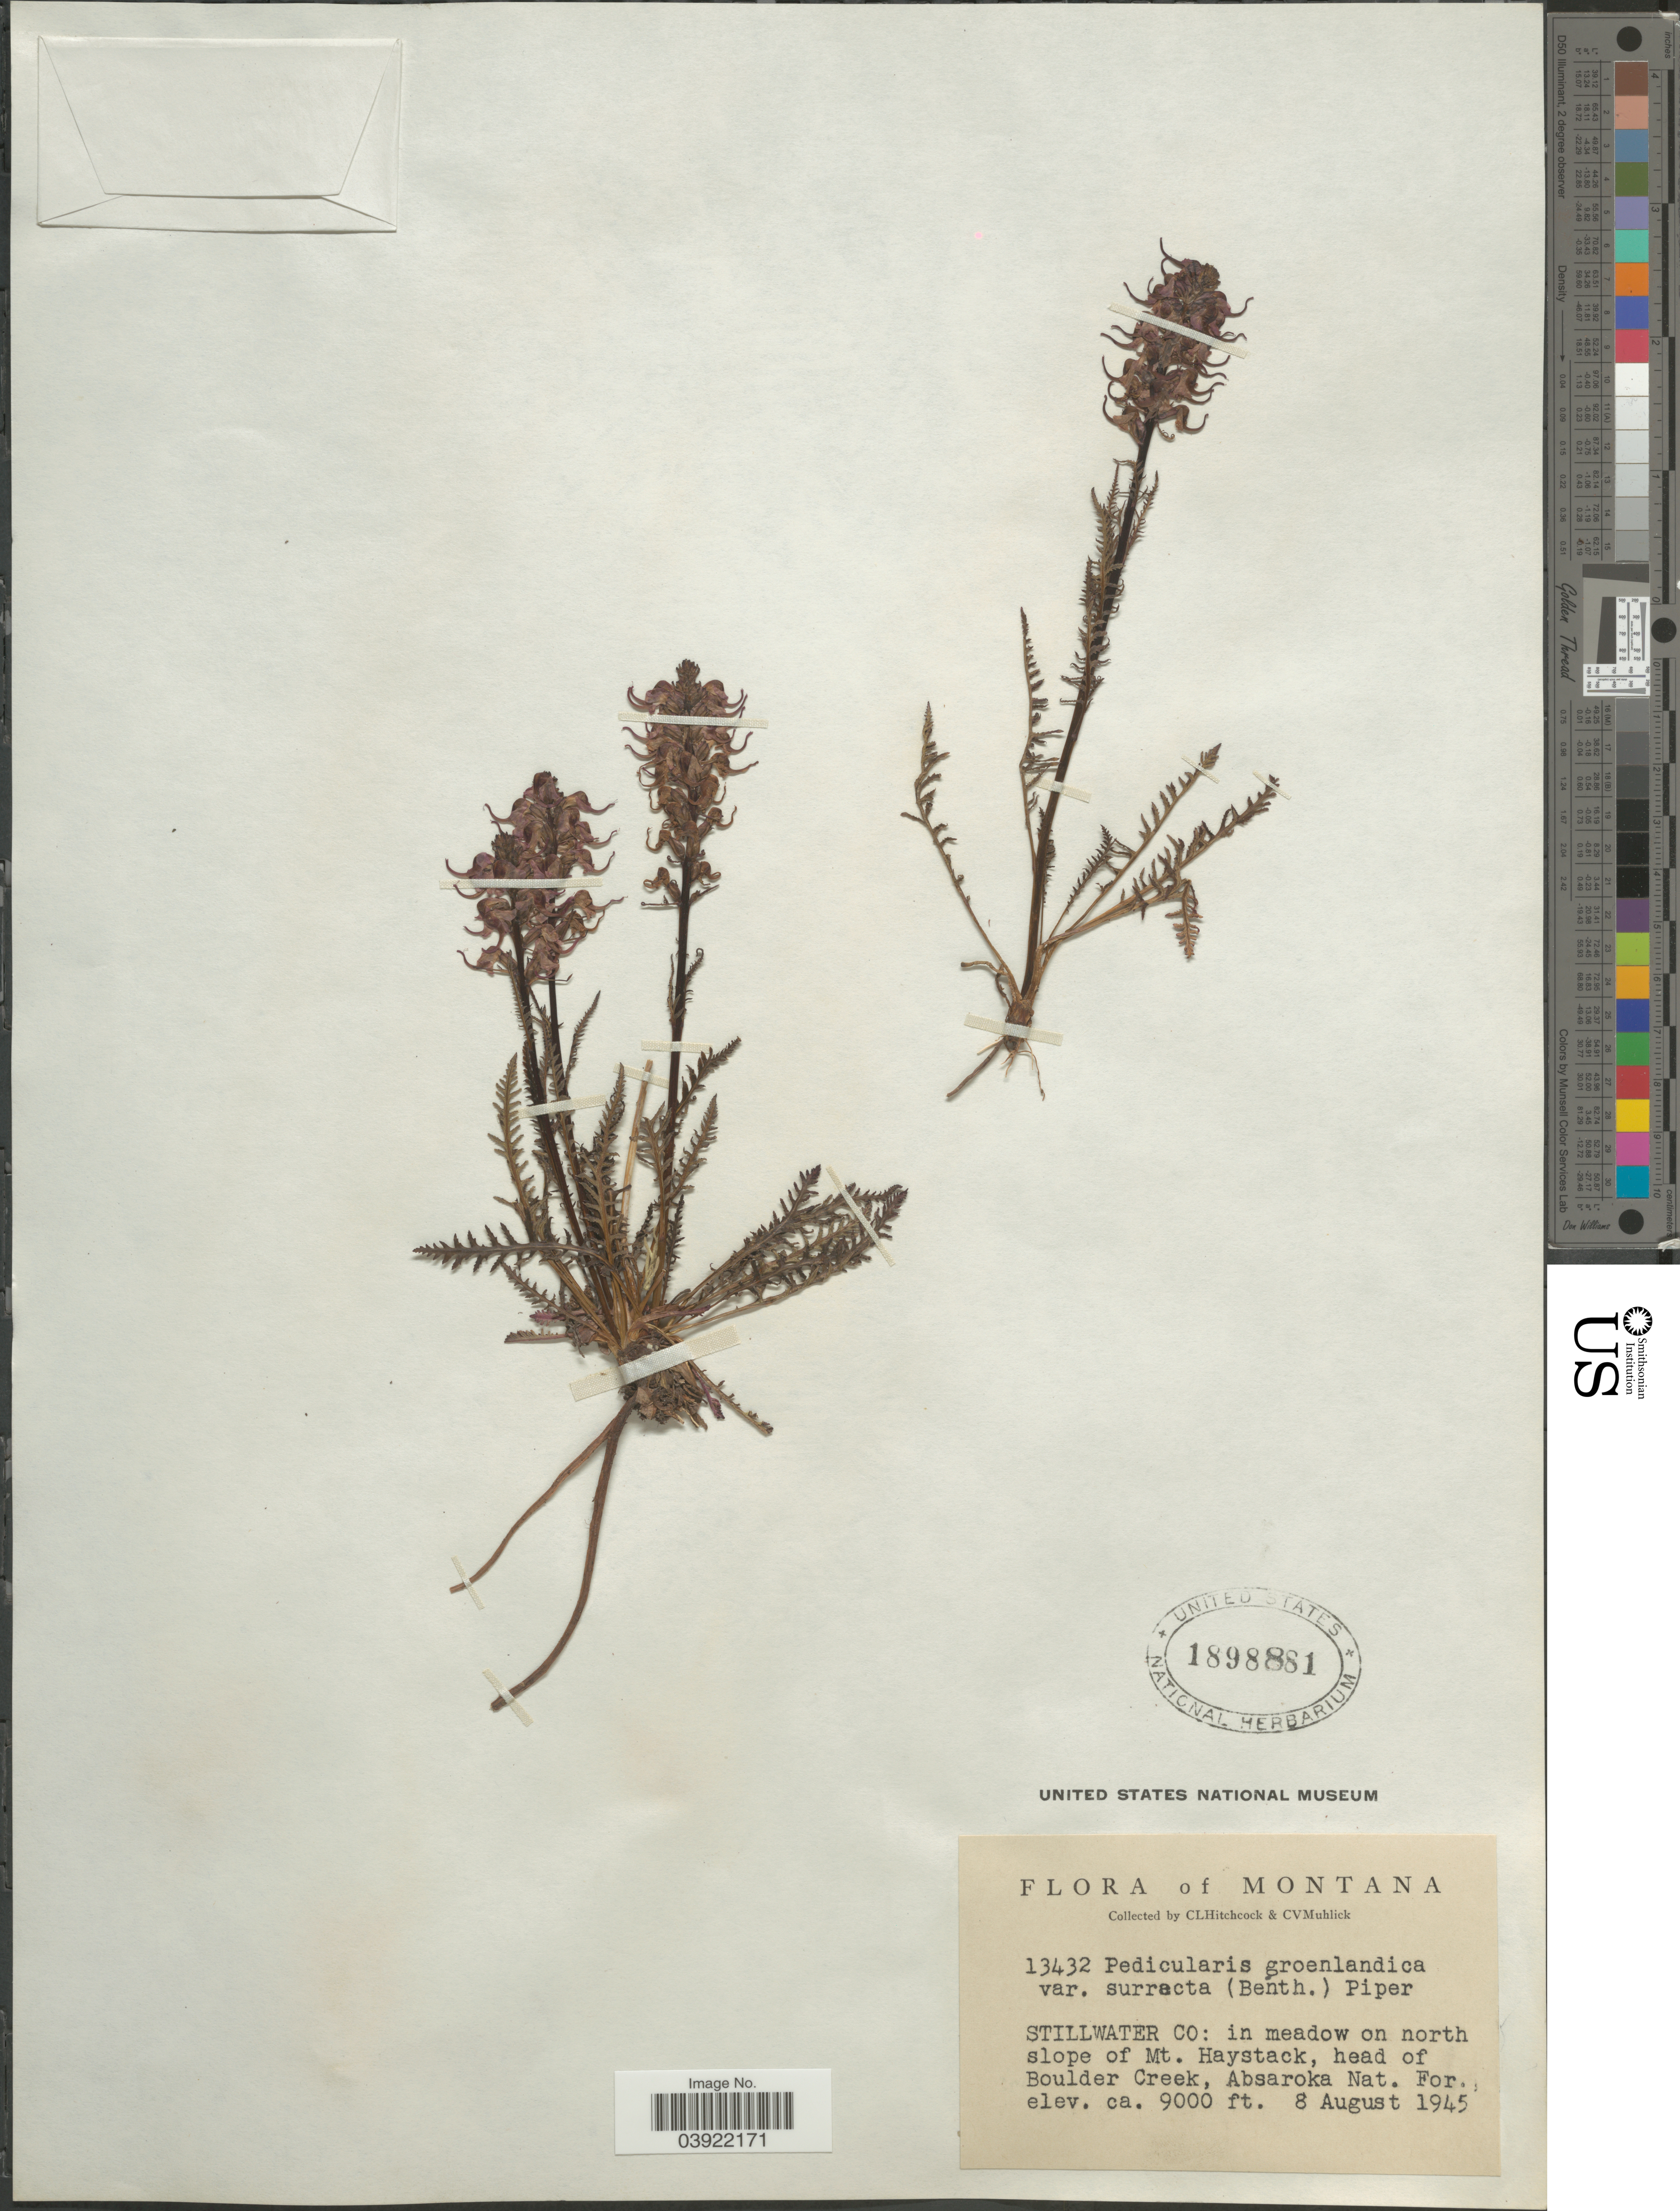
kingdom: Plantae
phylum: Tracheophyta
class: Magnoliopsida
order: Lamiales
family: Orobanchaceae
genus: Pedicularis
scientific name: Pedicularis groenlandica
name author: Retz.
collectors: C. L. Hitchcock & C. V. Muhlick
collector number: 13432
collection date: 1945-08-08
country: United States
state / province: Montana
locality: Stillwater Co: in meadow on north slope of Mt. Haystack, head of Boulder Creek, Absaroka Nat. For.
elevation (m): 2743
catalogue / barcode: US 1898881